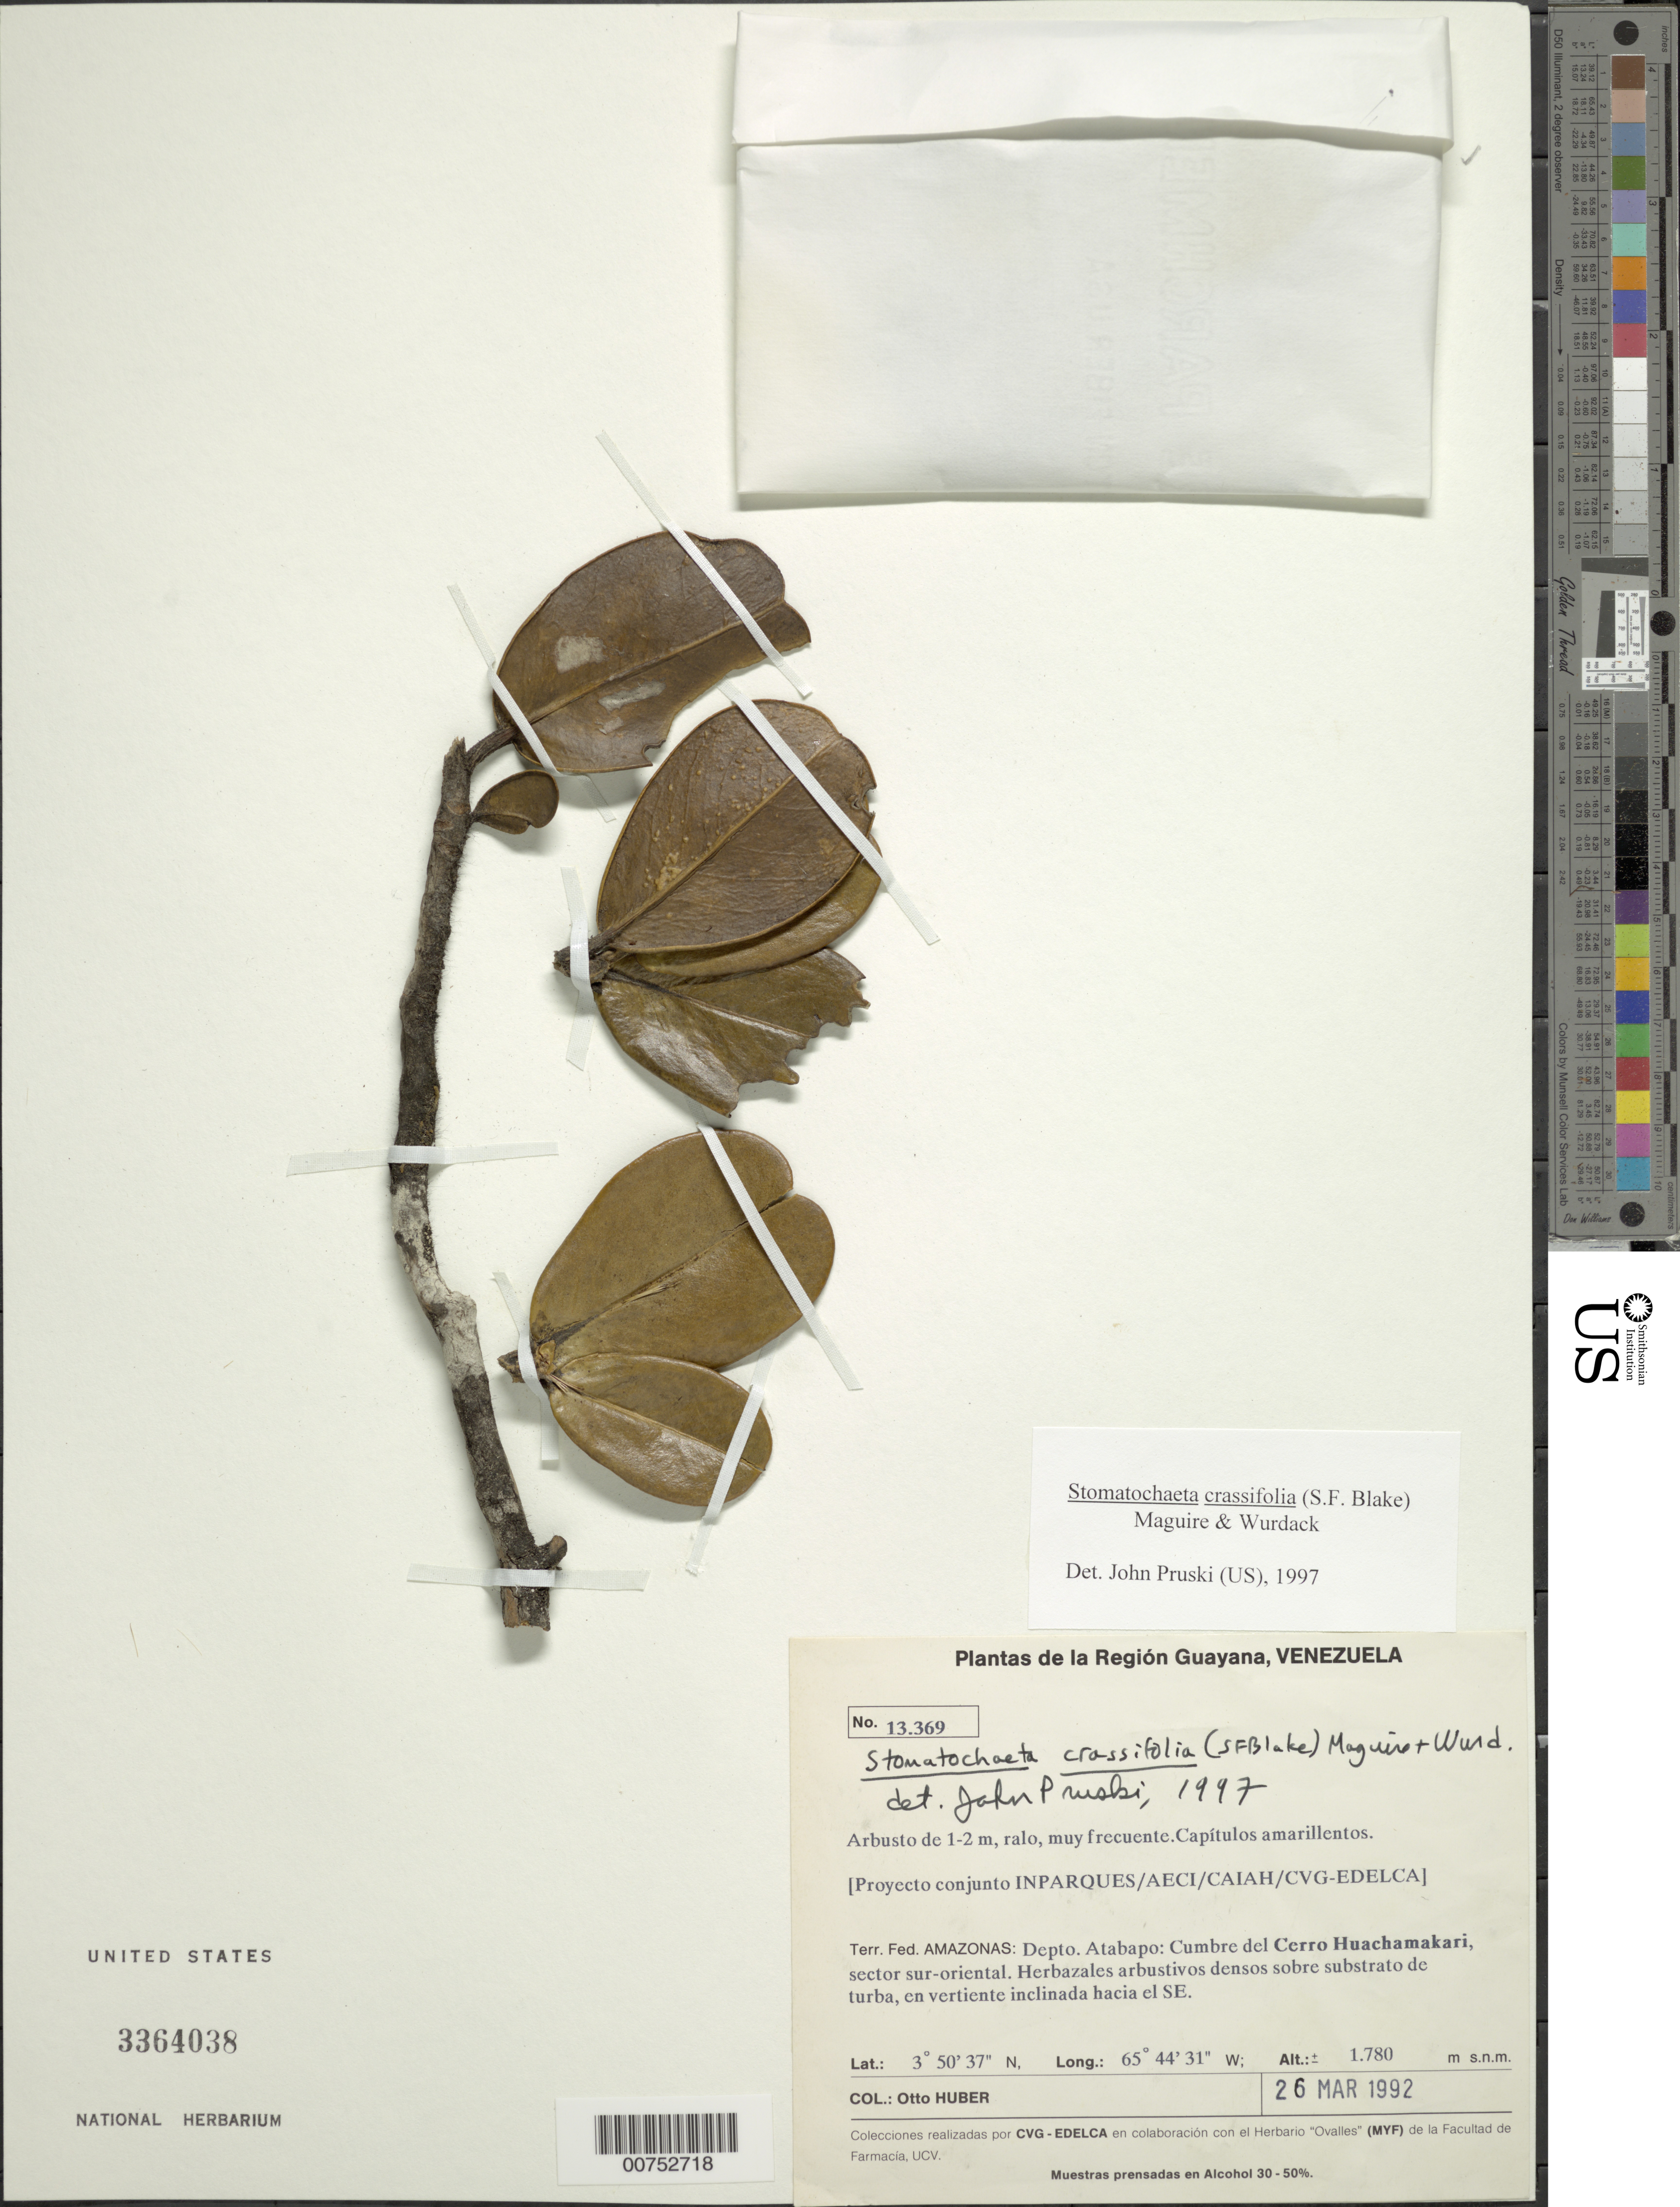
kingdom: Plantae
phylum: Tracheophyta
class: Magnoliopsida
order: Asterales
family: Asteraceae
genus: Stomatochaeta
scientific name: Stomatochaeta crassifolia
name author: (S.F. Blake) Maguire & Wurdack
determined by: Pruski, J. F.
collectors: O. Huber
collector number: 13369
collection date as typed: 26-Mar-92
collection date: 1992-03-26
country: Venezuela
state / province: Amazonas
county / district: Atabapo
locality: Cerro Huachamakari, cumbre, sector sur-oriental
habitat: Herbazales arbustivos densos sobre substrato de turba, en veritiente inclinada hacia el SE.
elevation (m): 1780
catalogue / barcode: US 3364038